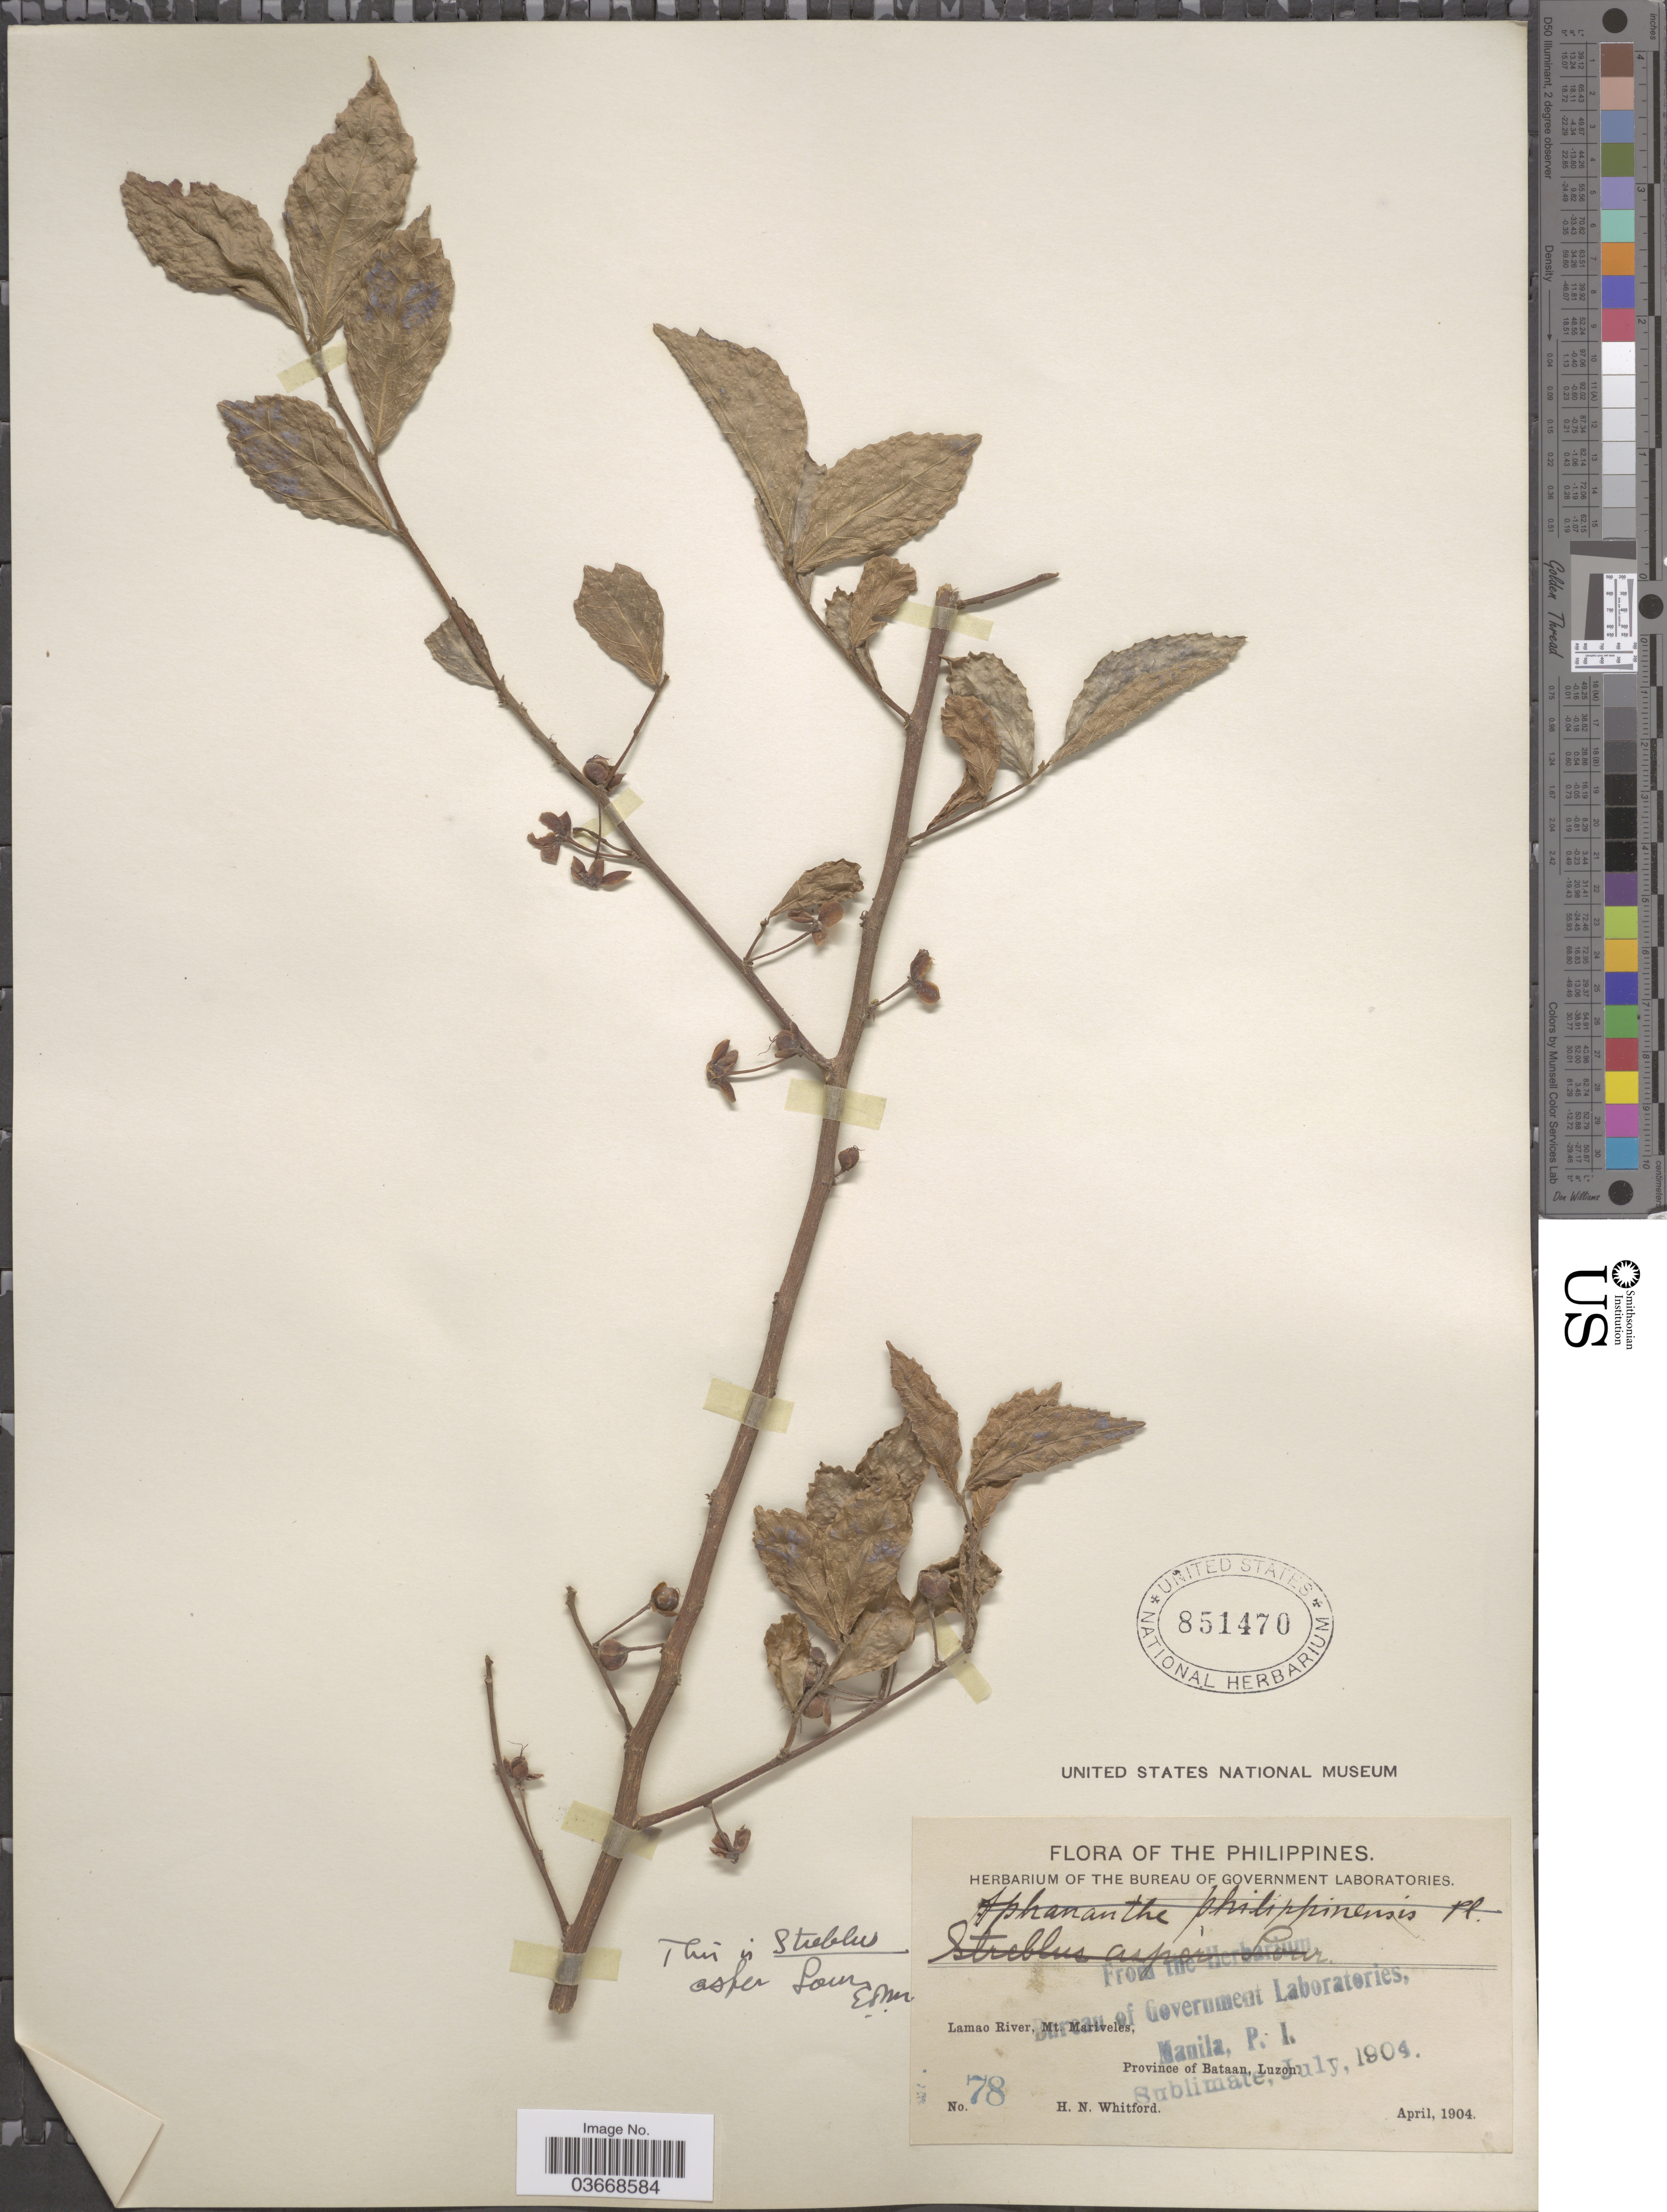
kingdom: Plantae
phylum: Tracheophyta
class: Magnoliopsida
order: Rosales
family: Moraceae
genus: Streblus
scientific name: Streblus asper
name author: Lour.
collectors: H. N. Whitford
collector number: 78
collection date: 1904-04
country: Philippines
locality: Lamao River, Mt. Mariveles, Province of Bataan, Luzon.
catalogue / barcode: US 851470